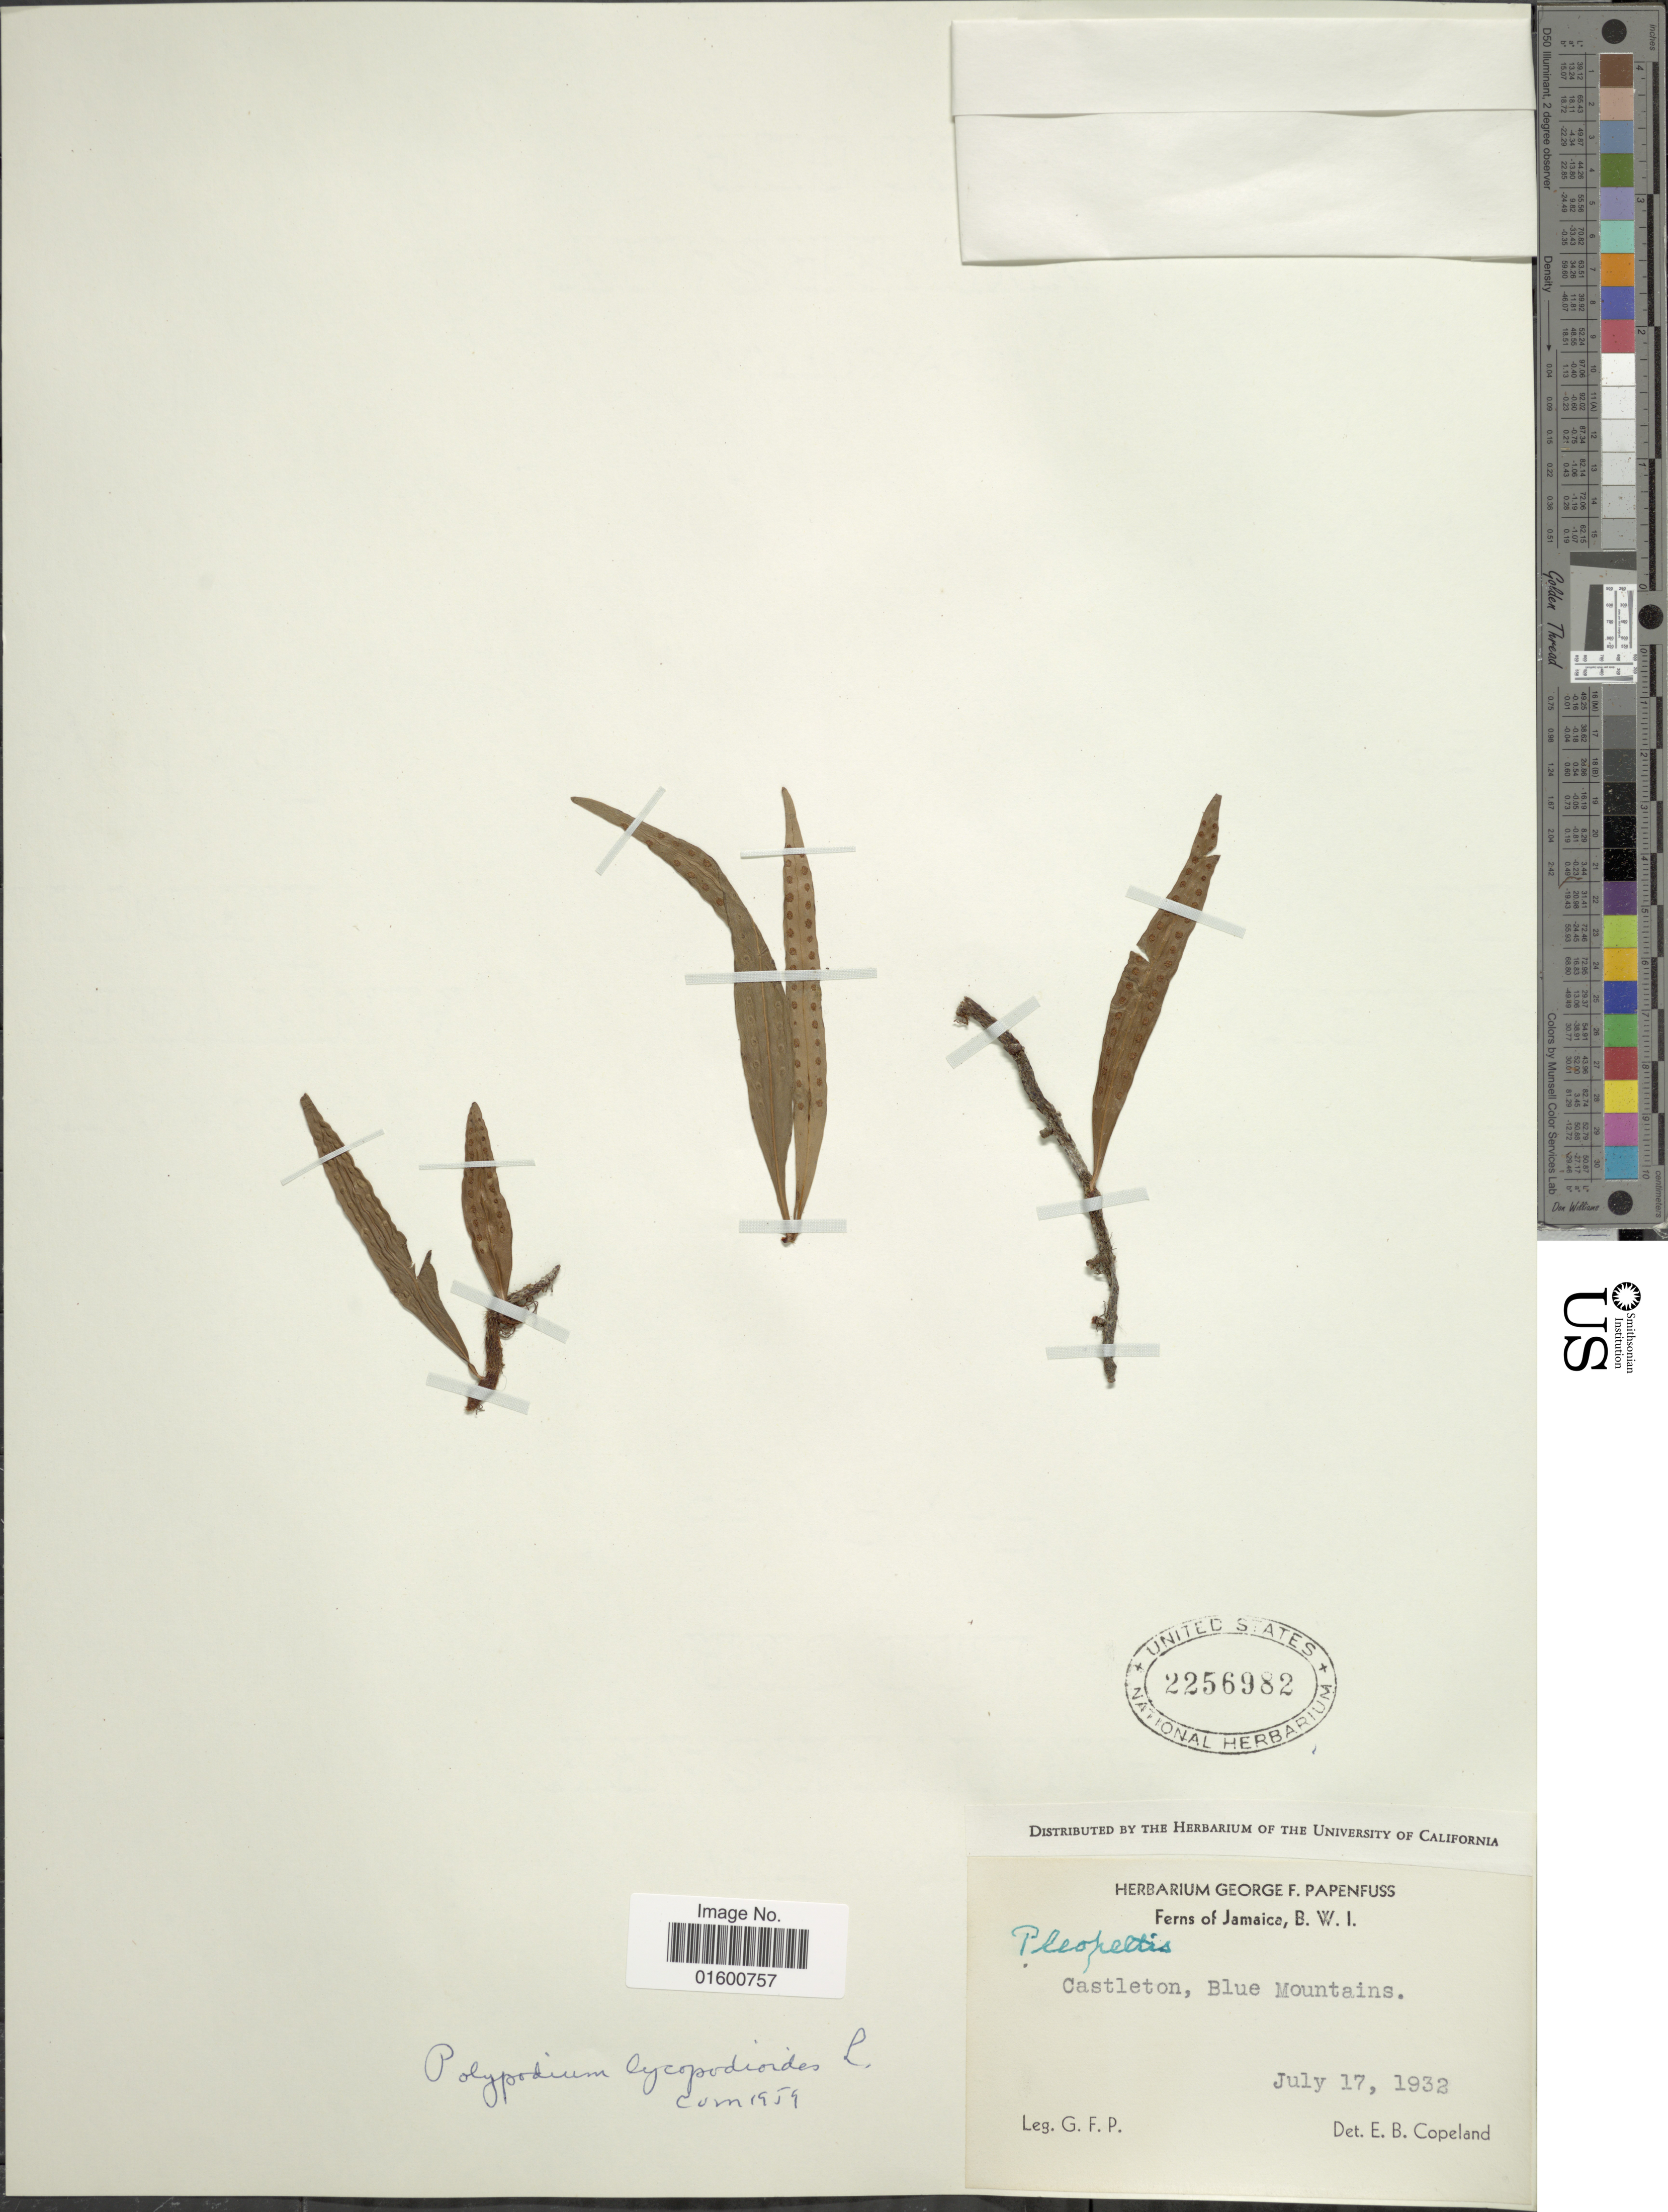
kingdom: Plantae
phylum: Tracheophyta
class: Polypodiopsida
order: Polypodiales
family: Polypodiaceae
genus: Microgramma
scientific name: Microgramma lycopodioides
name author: (L.) Copel.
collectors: G. Papenfuss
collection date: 1932-07-17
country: Jamaica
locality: Jamaica, B. W. I., Castleton, Blue Mountains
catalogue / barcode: US 2256982